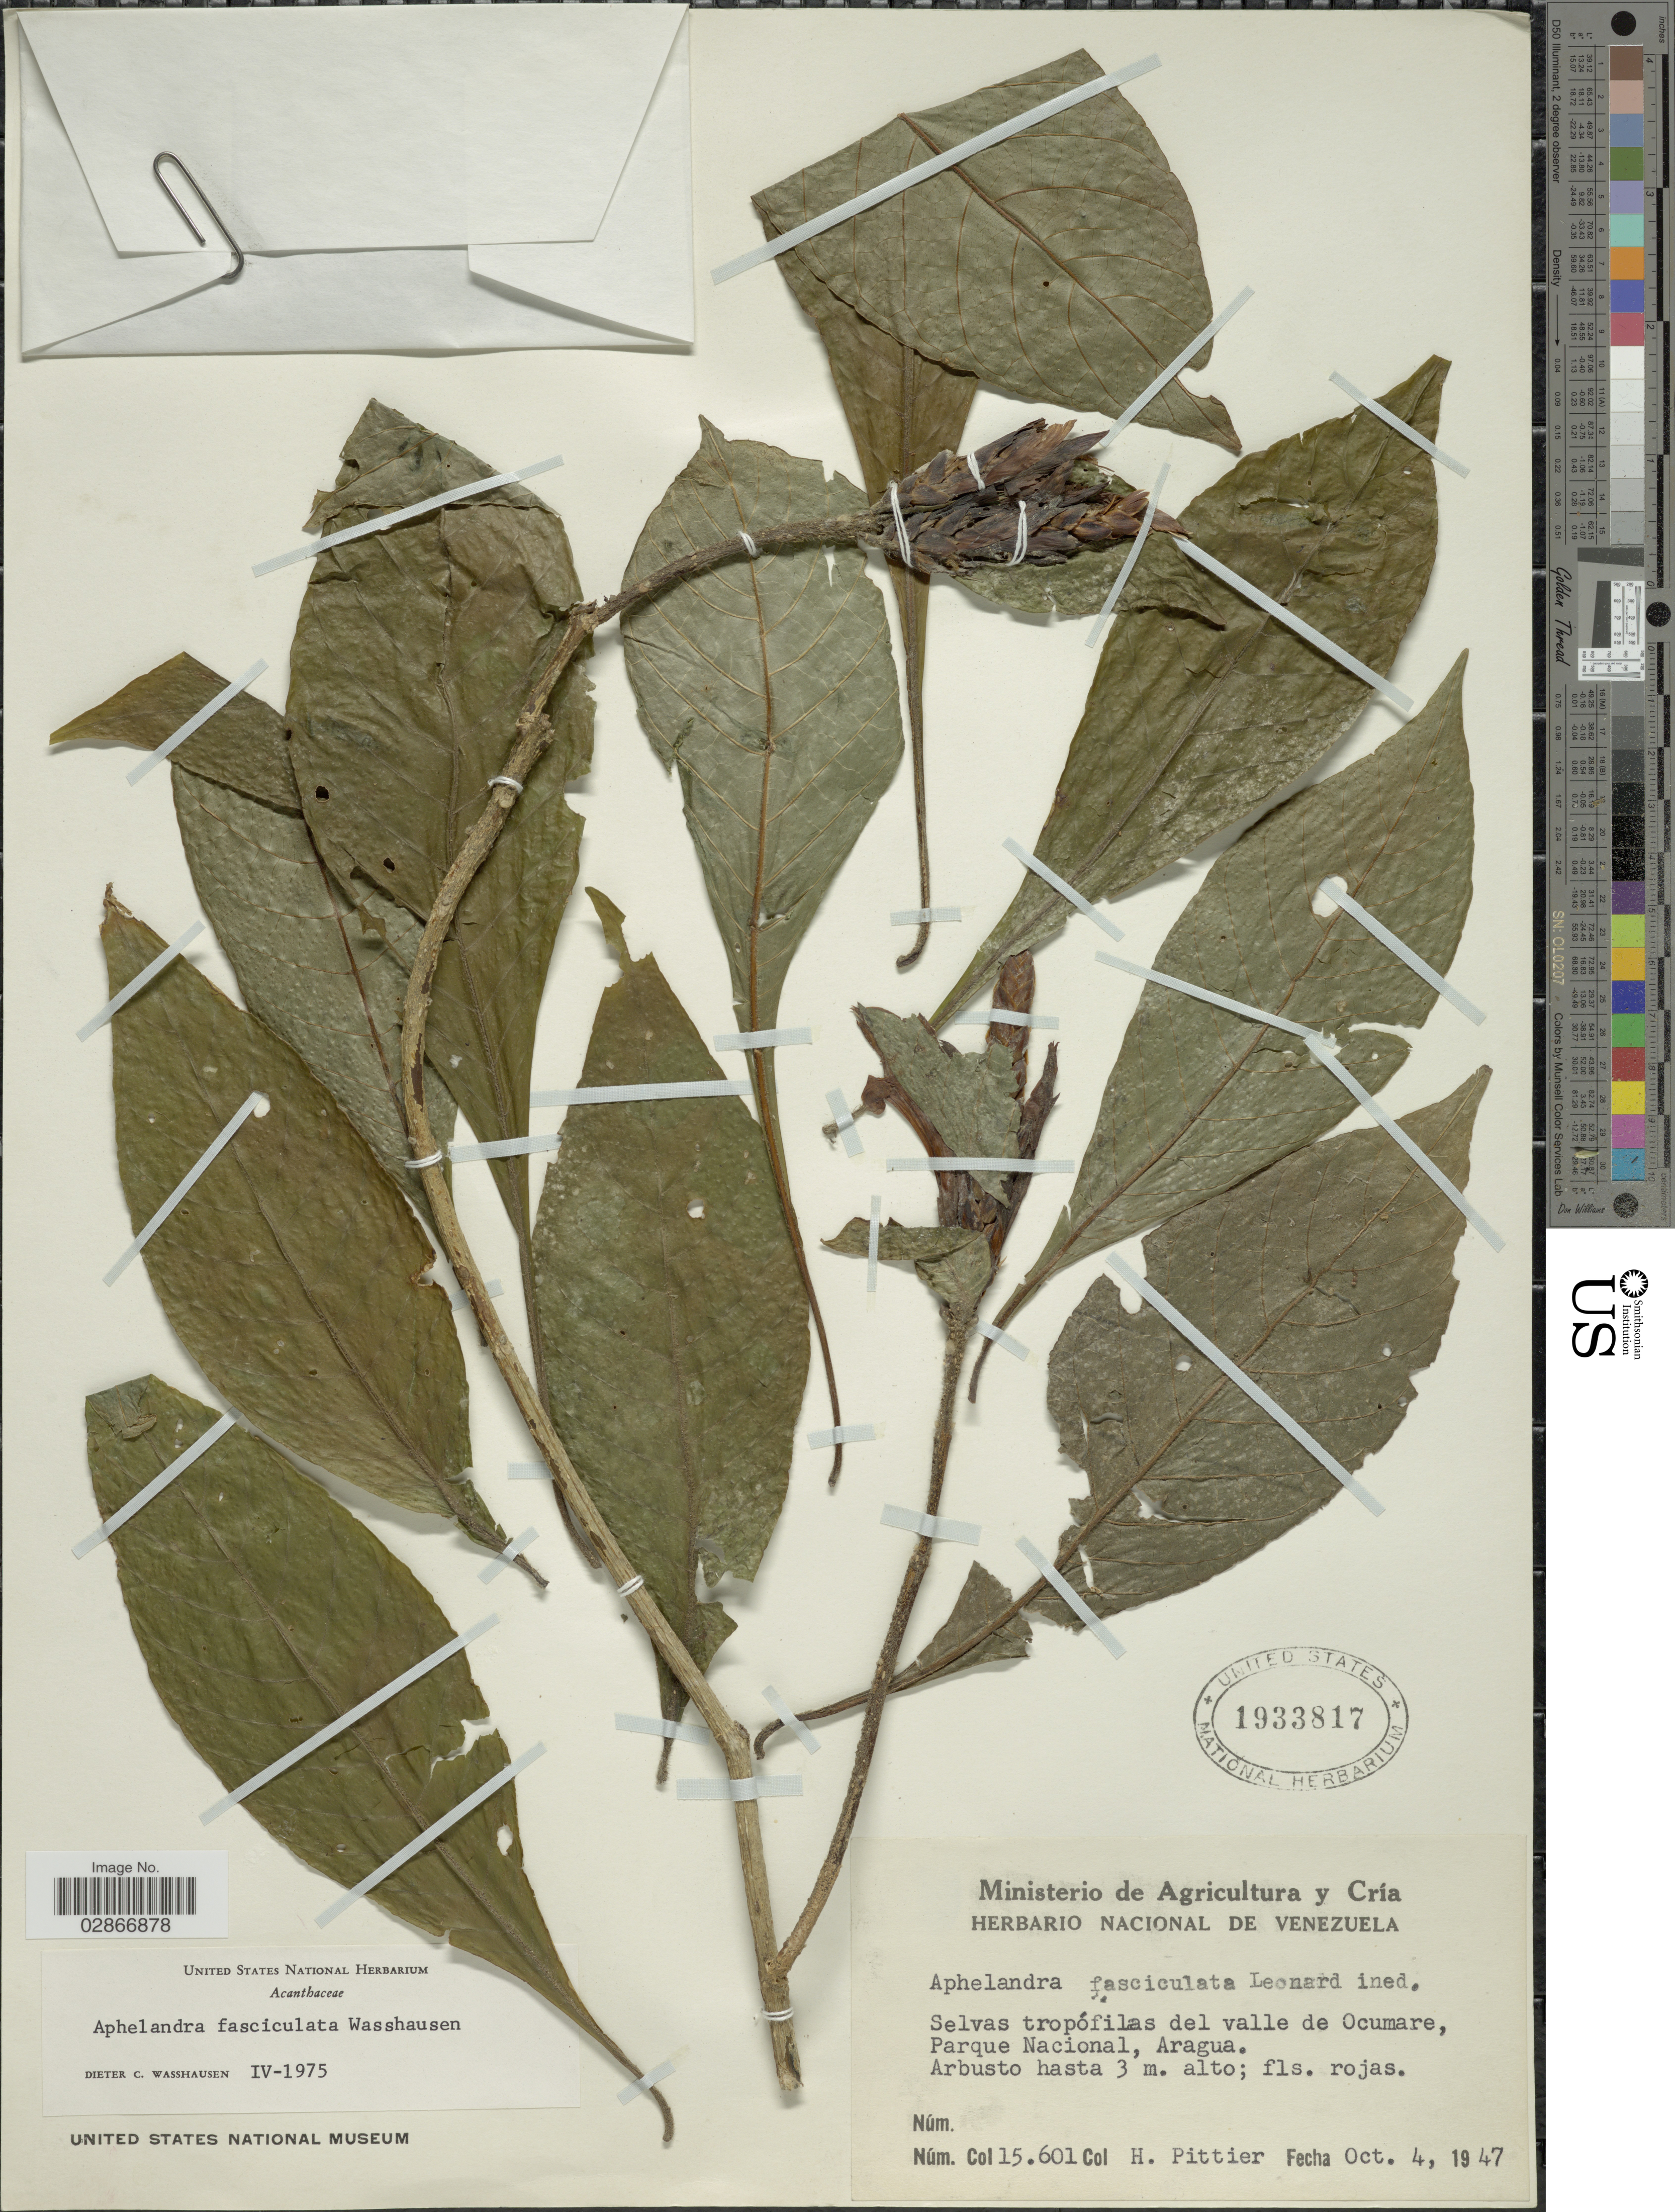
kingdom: Plantae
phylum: Tracheophyta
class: Magnoliopsida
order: Lamiales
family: Acanthaceae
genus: Aphelandra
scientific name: Aphelandra fasciculata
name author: Wassh.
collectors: H. F. Pittier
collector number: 15601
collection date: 1947-10-04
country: Venezuela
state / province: Aragua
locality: Selvas tropófilas del valle de Ocumare, Parque Nacional.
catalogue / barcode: US 1933817